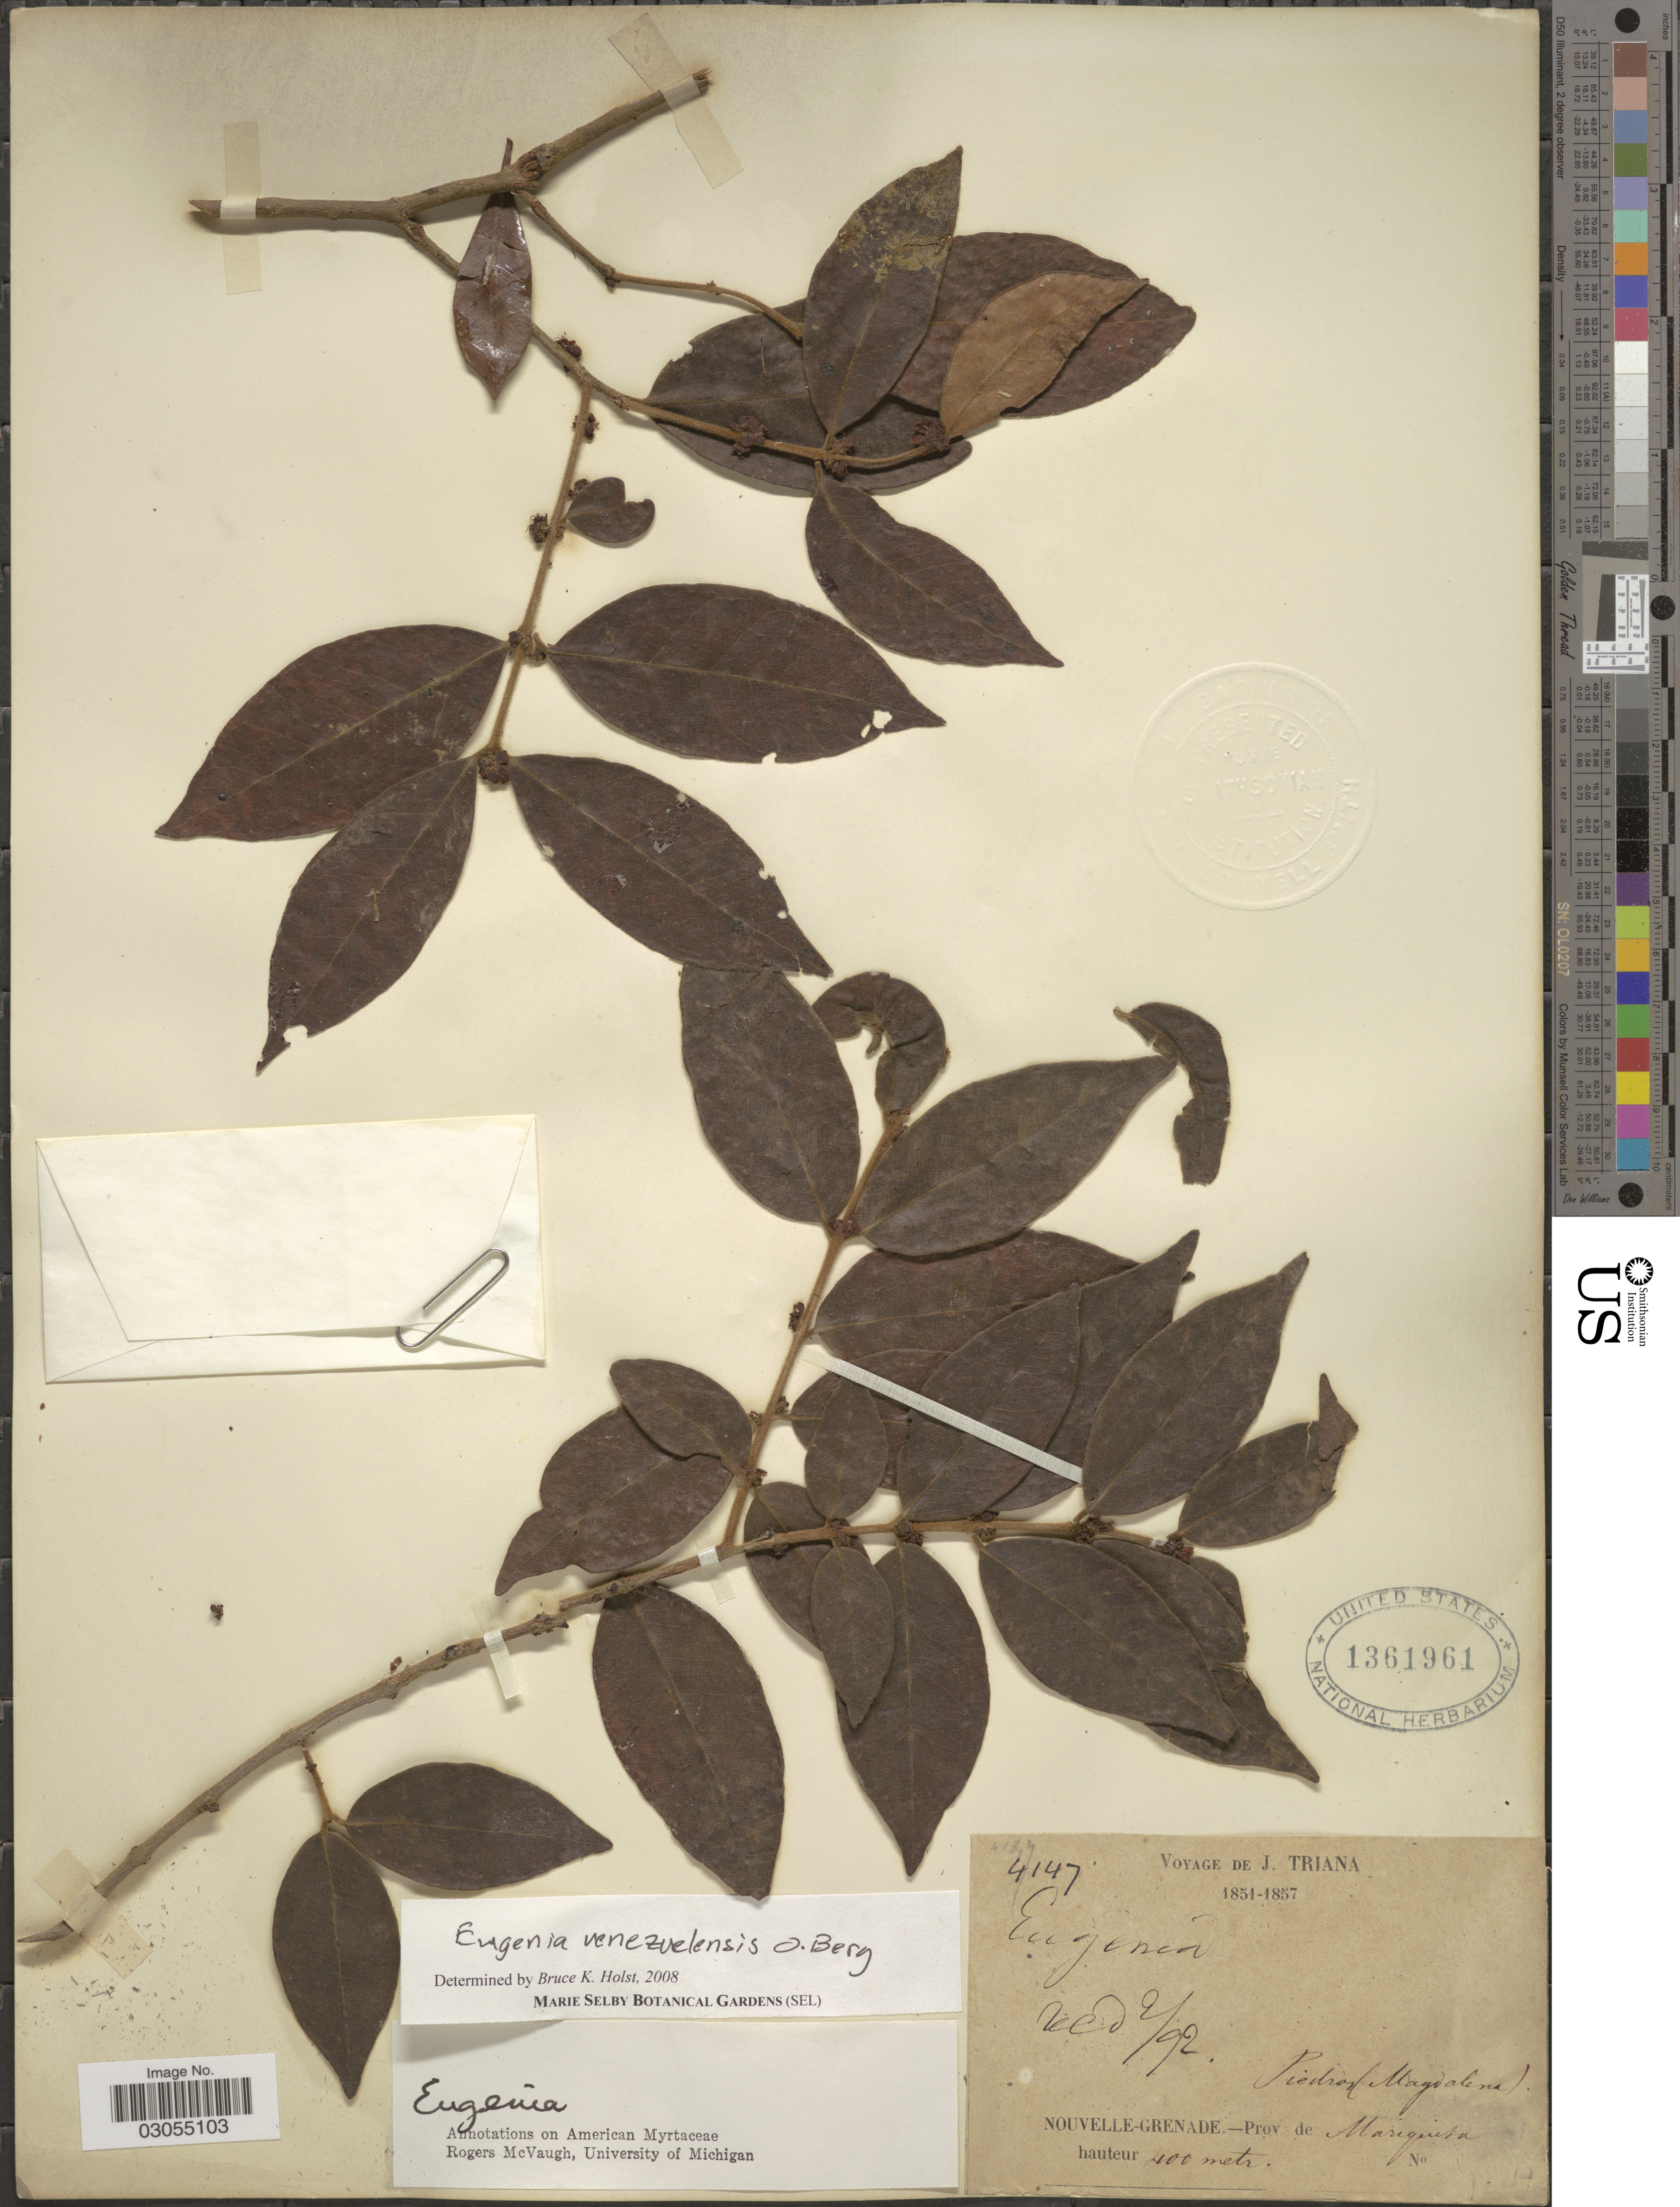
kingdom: Plantae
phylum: Tracheophyta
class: Magnoliopsida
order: Myrtales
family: Myrtaceae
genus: Eugenia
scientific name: Eugenia venezuelensis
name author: O. Berg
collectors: J. Triana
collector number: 4147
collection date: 1851/1857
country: Colombia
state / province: Magdalena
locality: Nouvelle-Grenade, Piedros, Prov. de Mariquita.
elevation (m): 400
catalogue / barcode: US 1361961